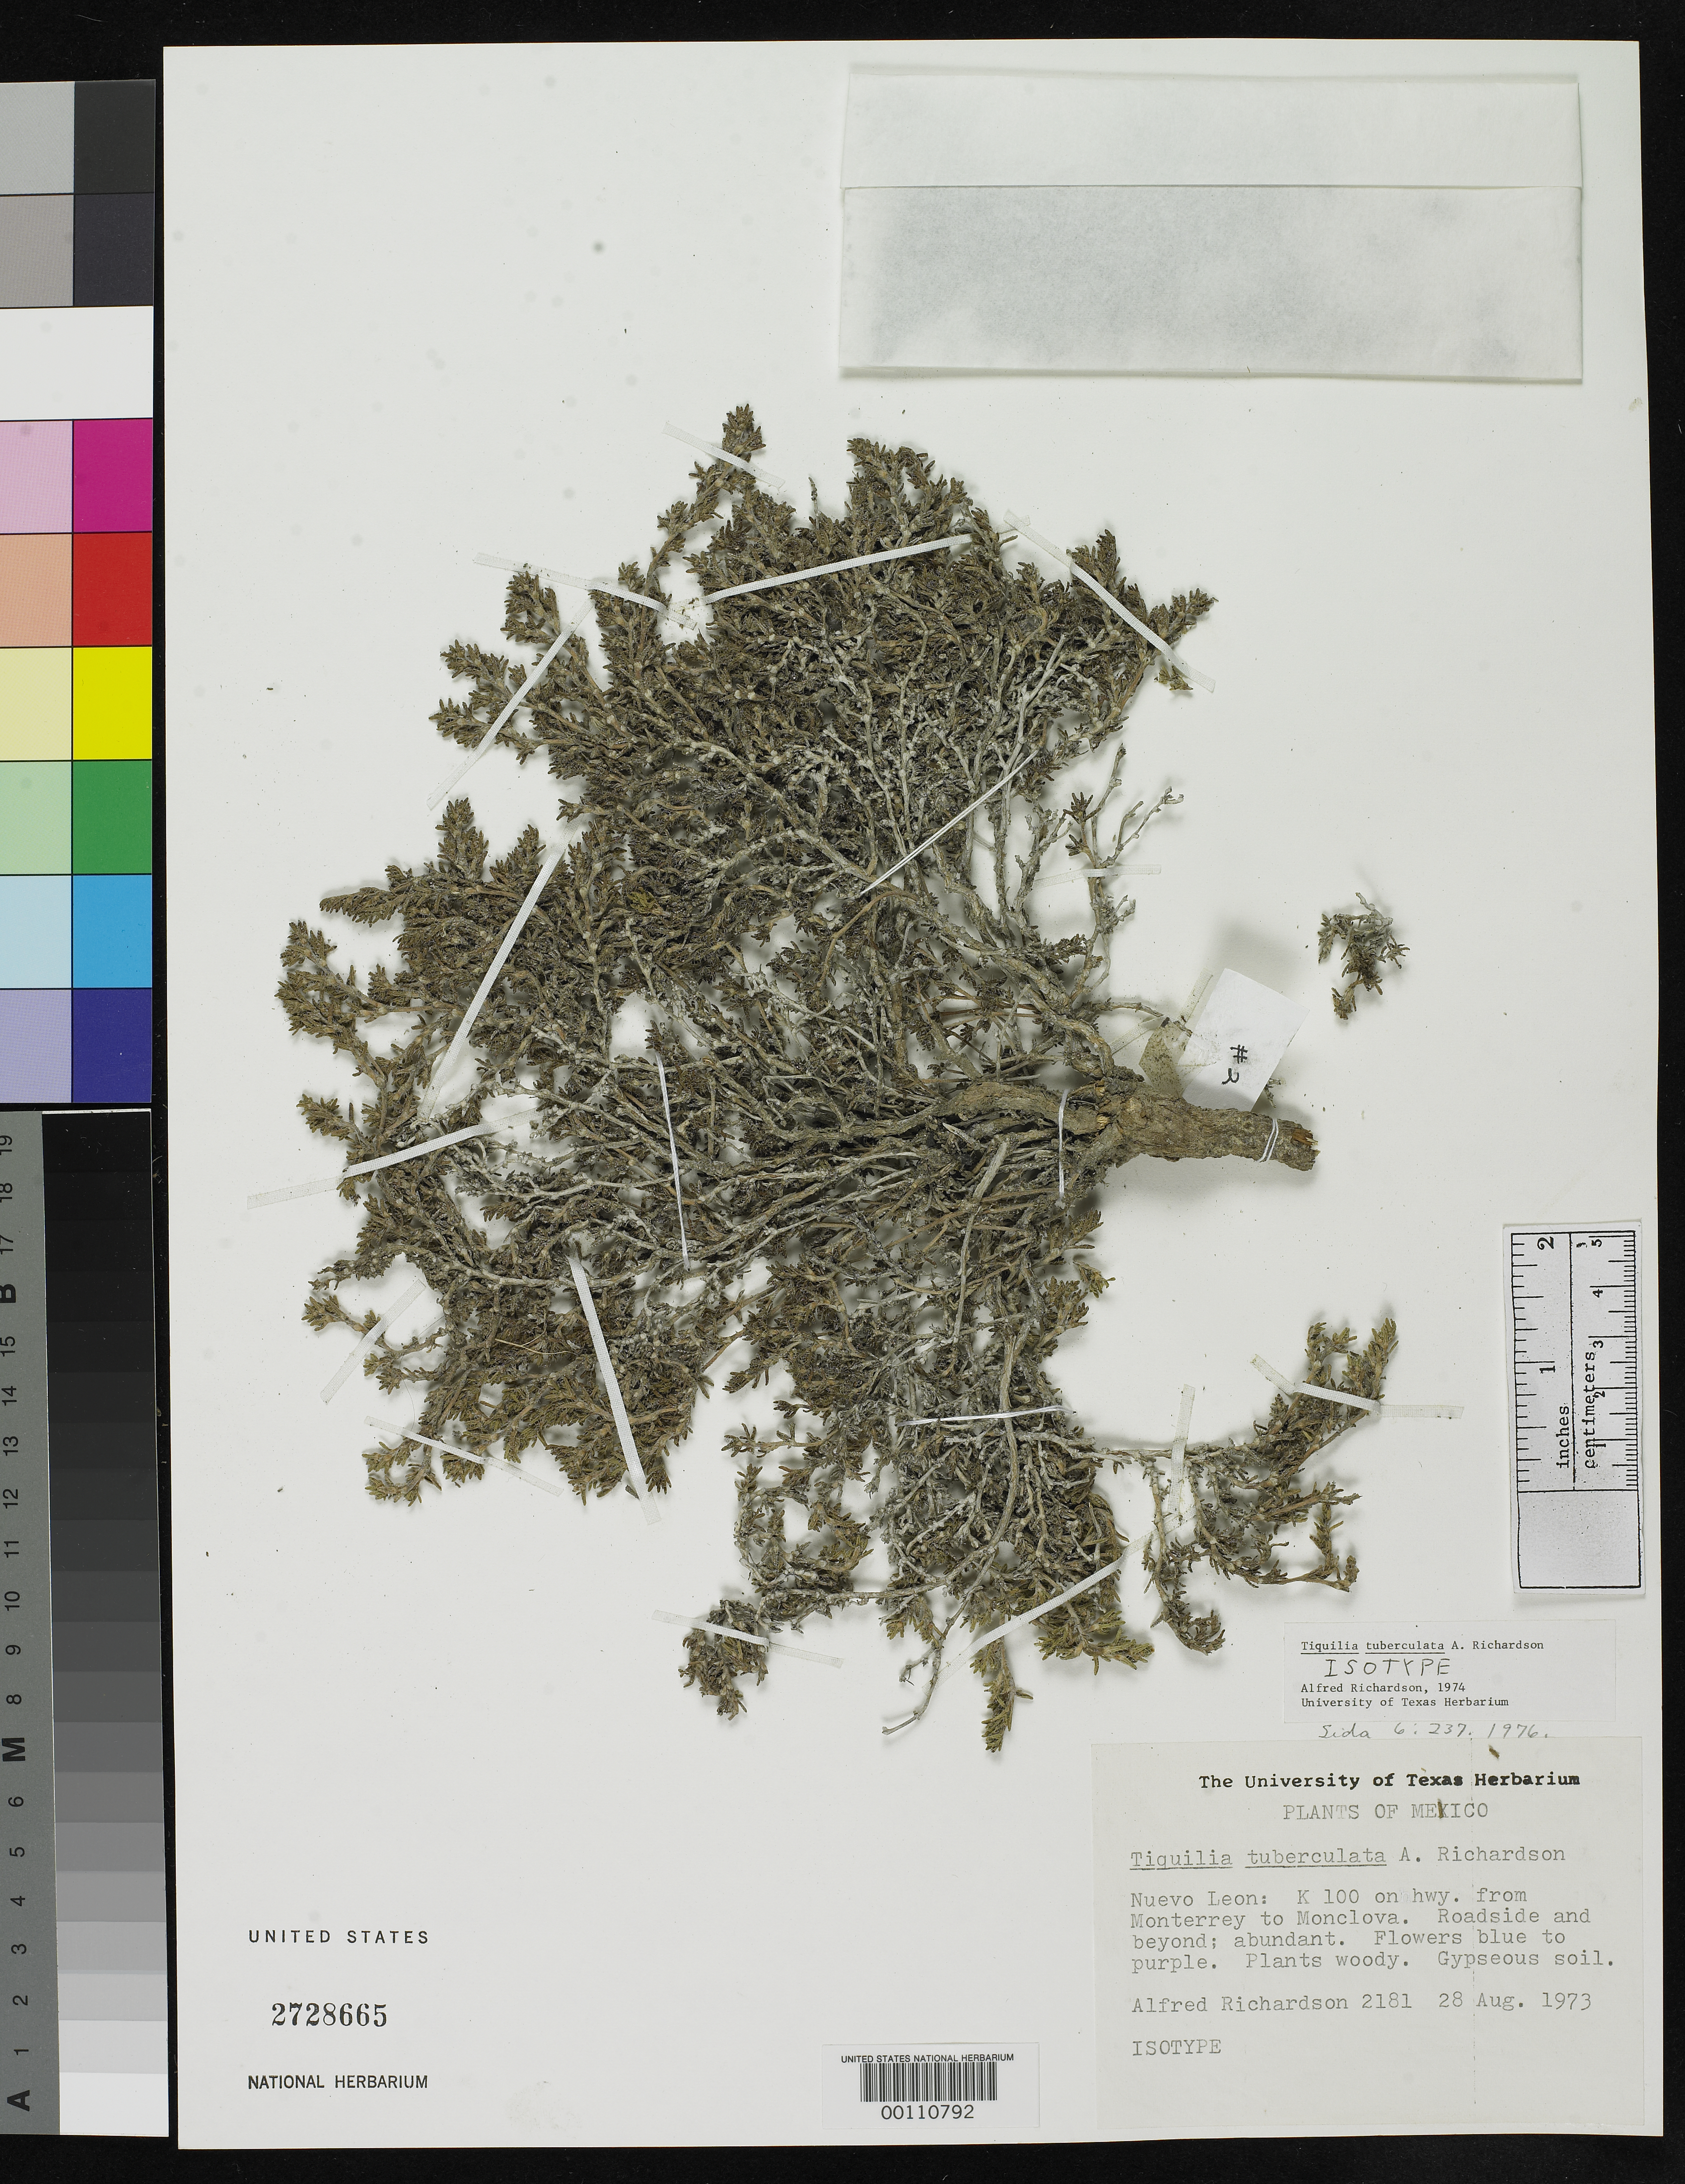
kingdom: Plantae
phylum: Tracheophyta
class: Magnoliopsida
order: Boraginales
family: Ehretiaceae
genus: Tiquilia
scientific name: Tiquilia tuberculata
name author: A.T. Richardson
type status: Isotype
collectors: A. T. Richardson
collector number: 2181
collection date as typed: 28 Aug 1973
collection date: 1973-08-28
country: Mexico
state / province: Nuevo León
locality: Km. 100 on highway from Monterrey to Monclova.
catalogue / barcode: US 2728665